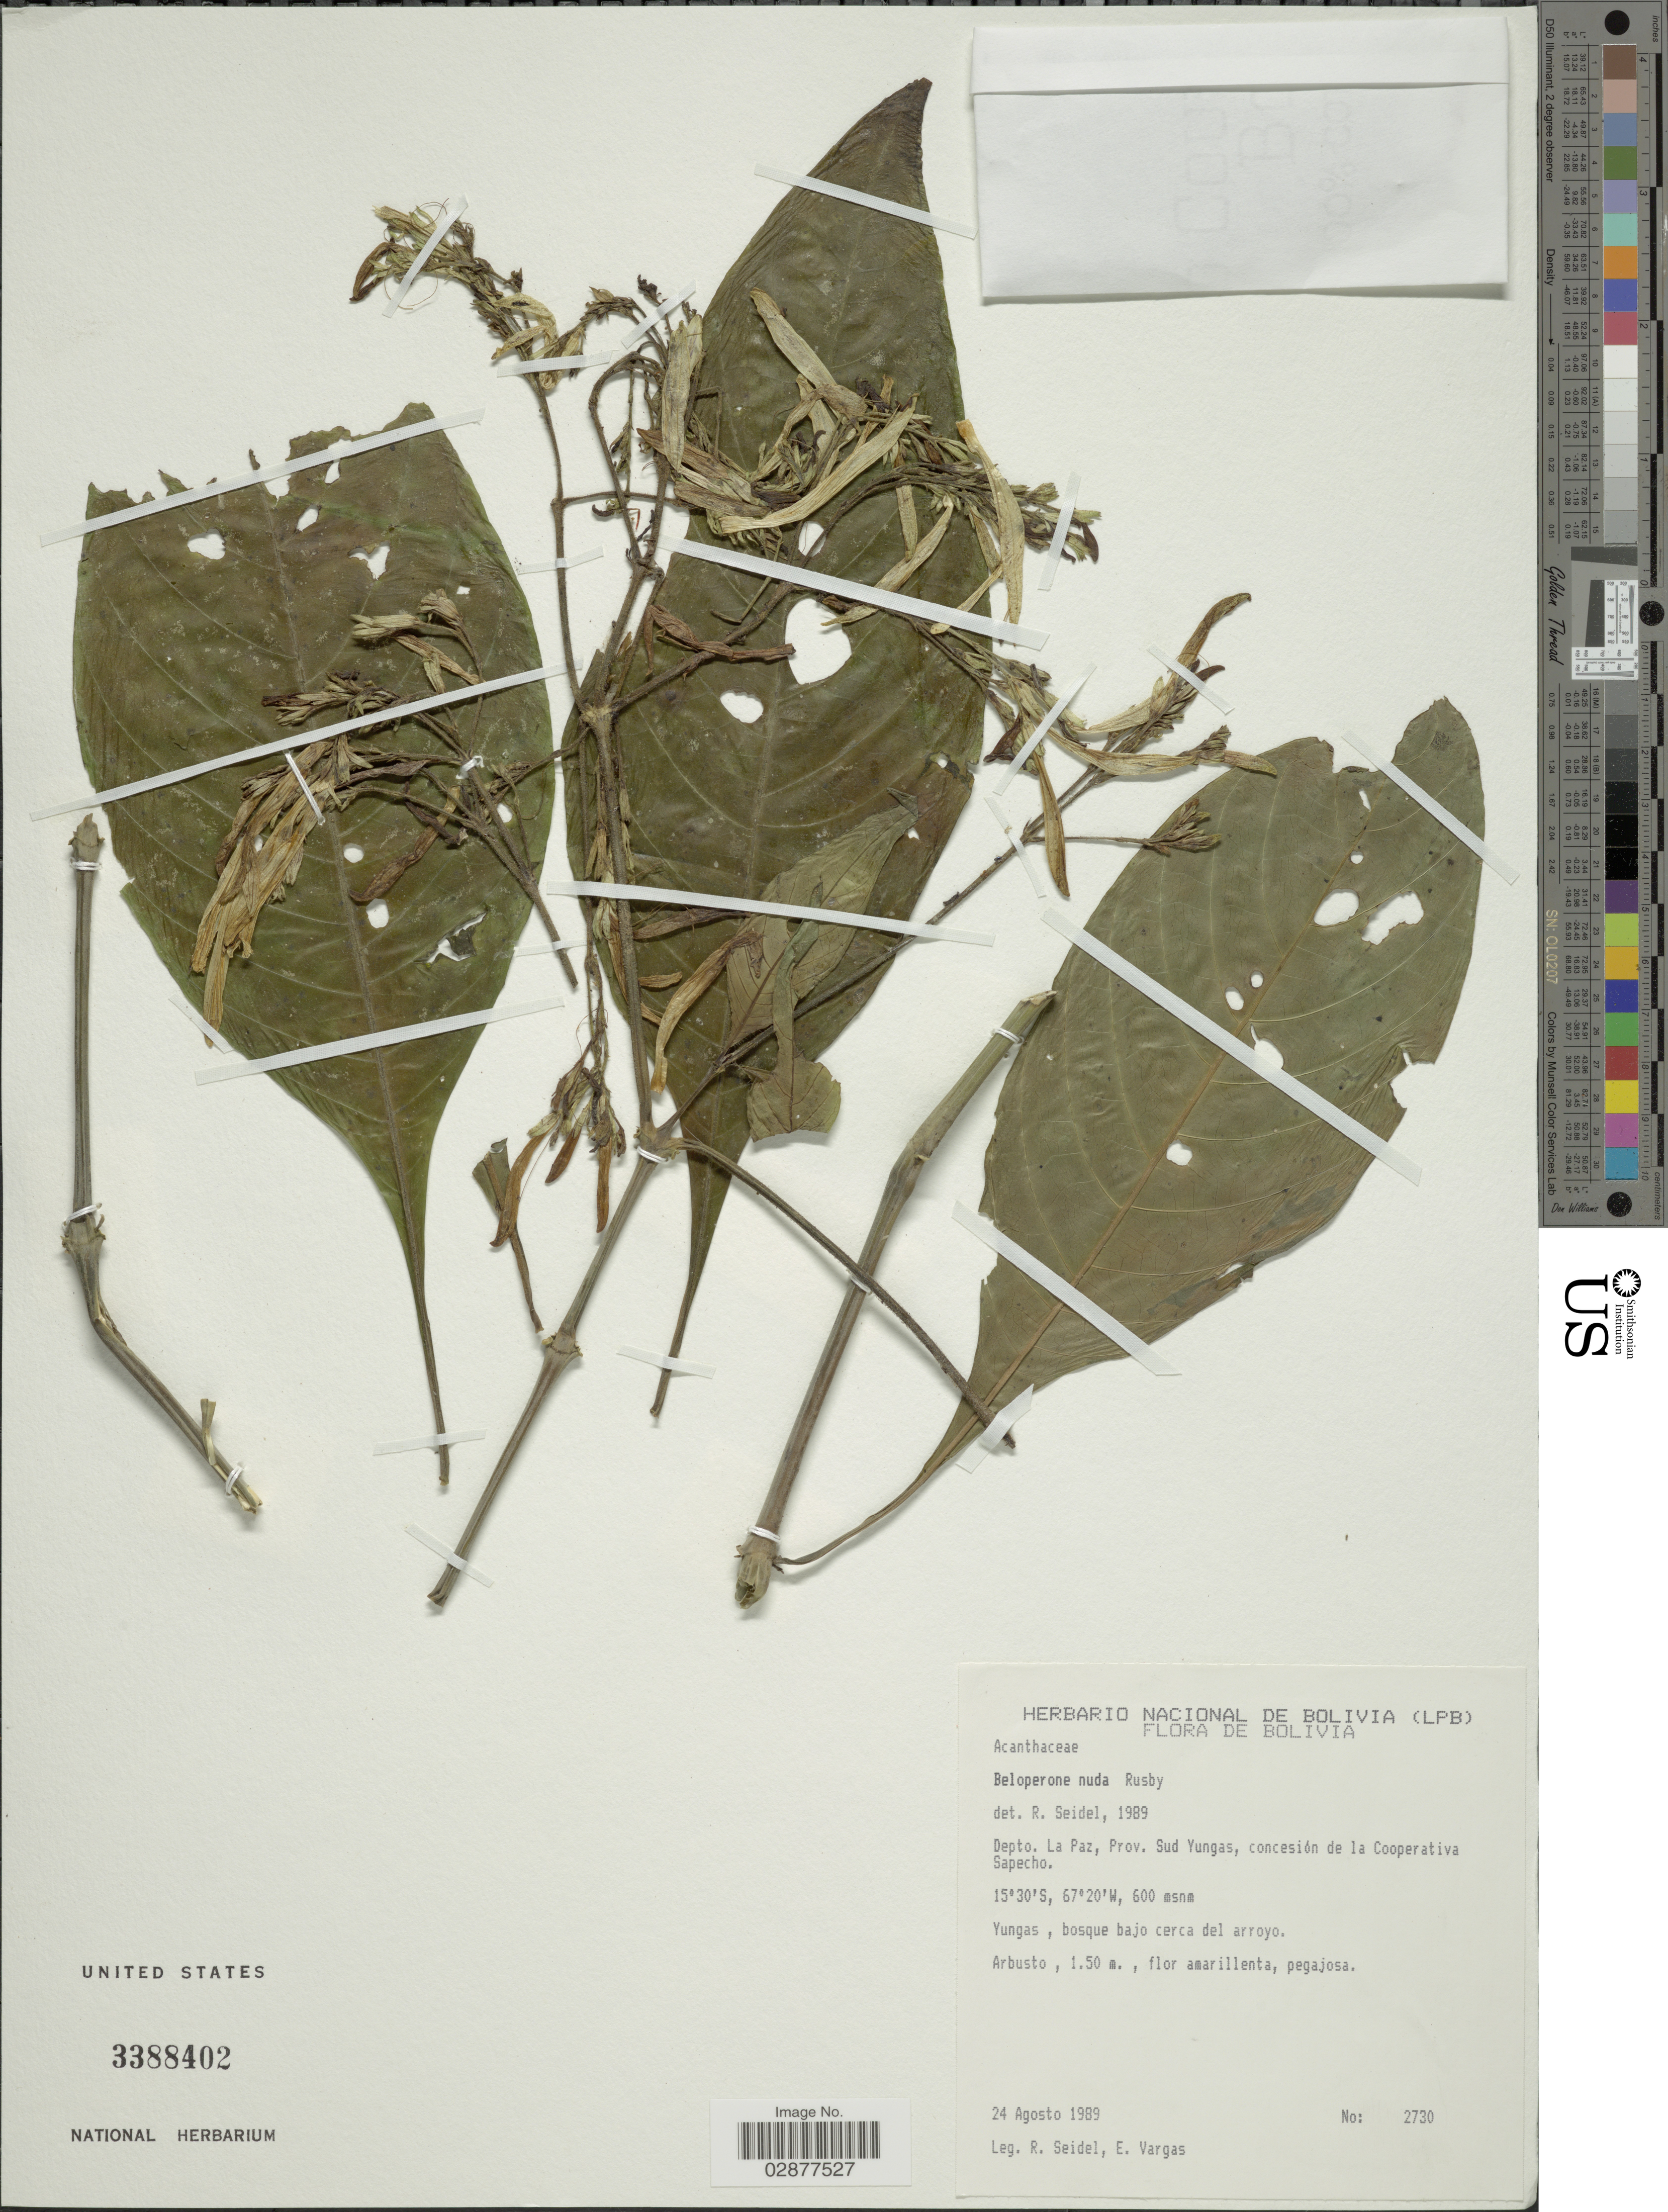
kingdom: Plantae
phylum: Tracheophyta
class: Magnoliopsida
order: Lamiales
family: Acanthaceae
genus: Justicia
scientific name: Justicia boliviensis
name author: (Bremek.) V.A.W. Graham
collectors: R. Seidel & E. Vargas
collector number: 2730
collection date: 1989-08-24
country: Bolivia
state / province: La Paz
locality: Depto. La Paz, Sud Yungas, concesión de la Cooperativa Sapecho.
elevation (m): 600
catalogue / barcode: US 3388402